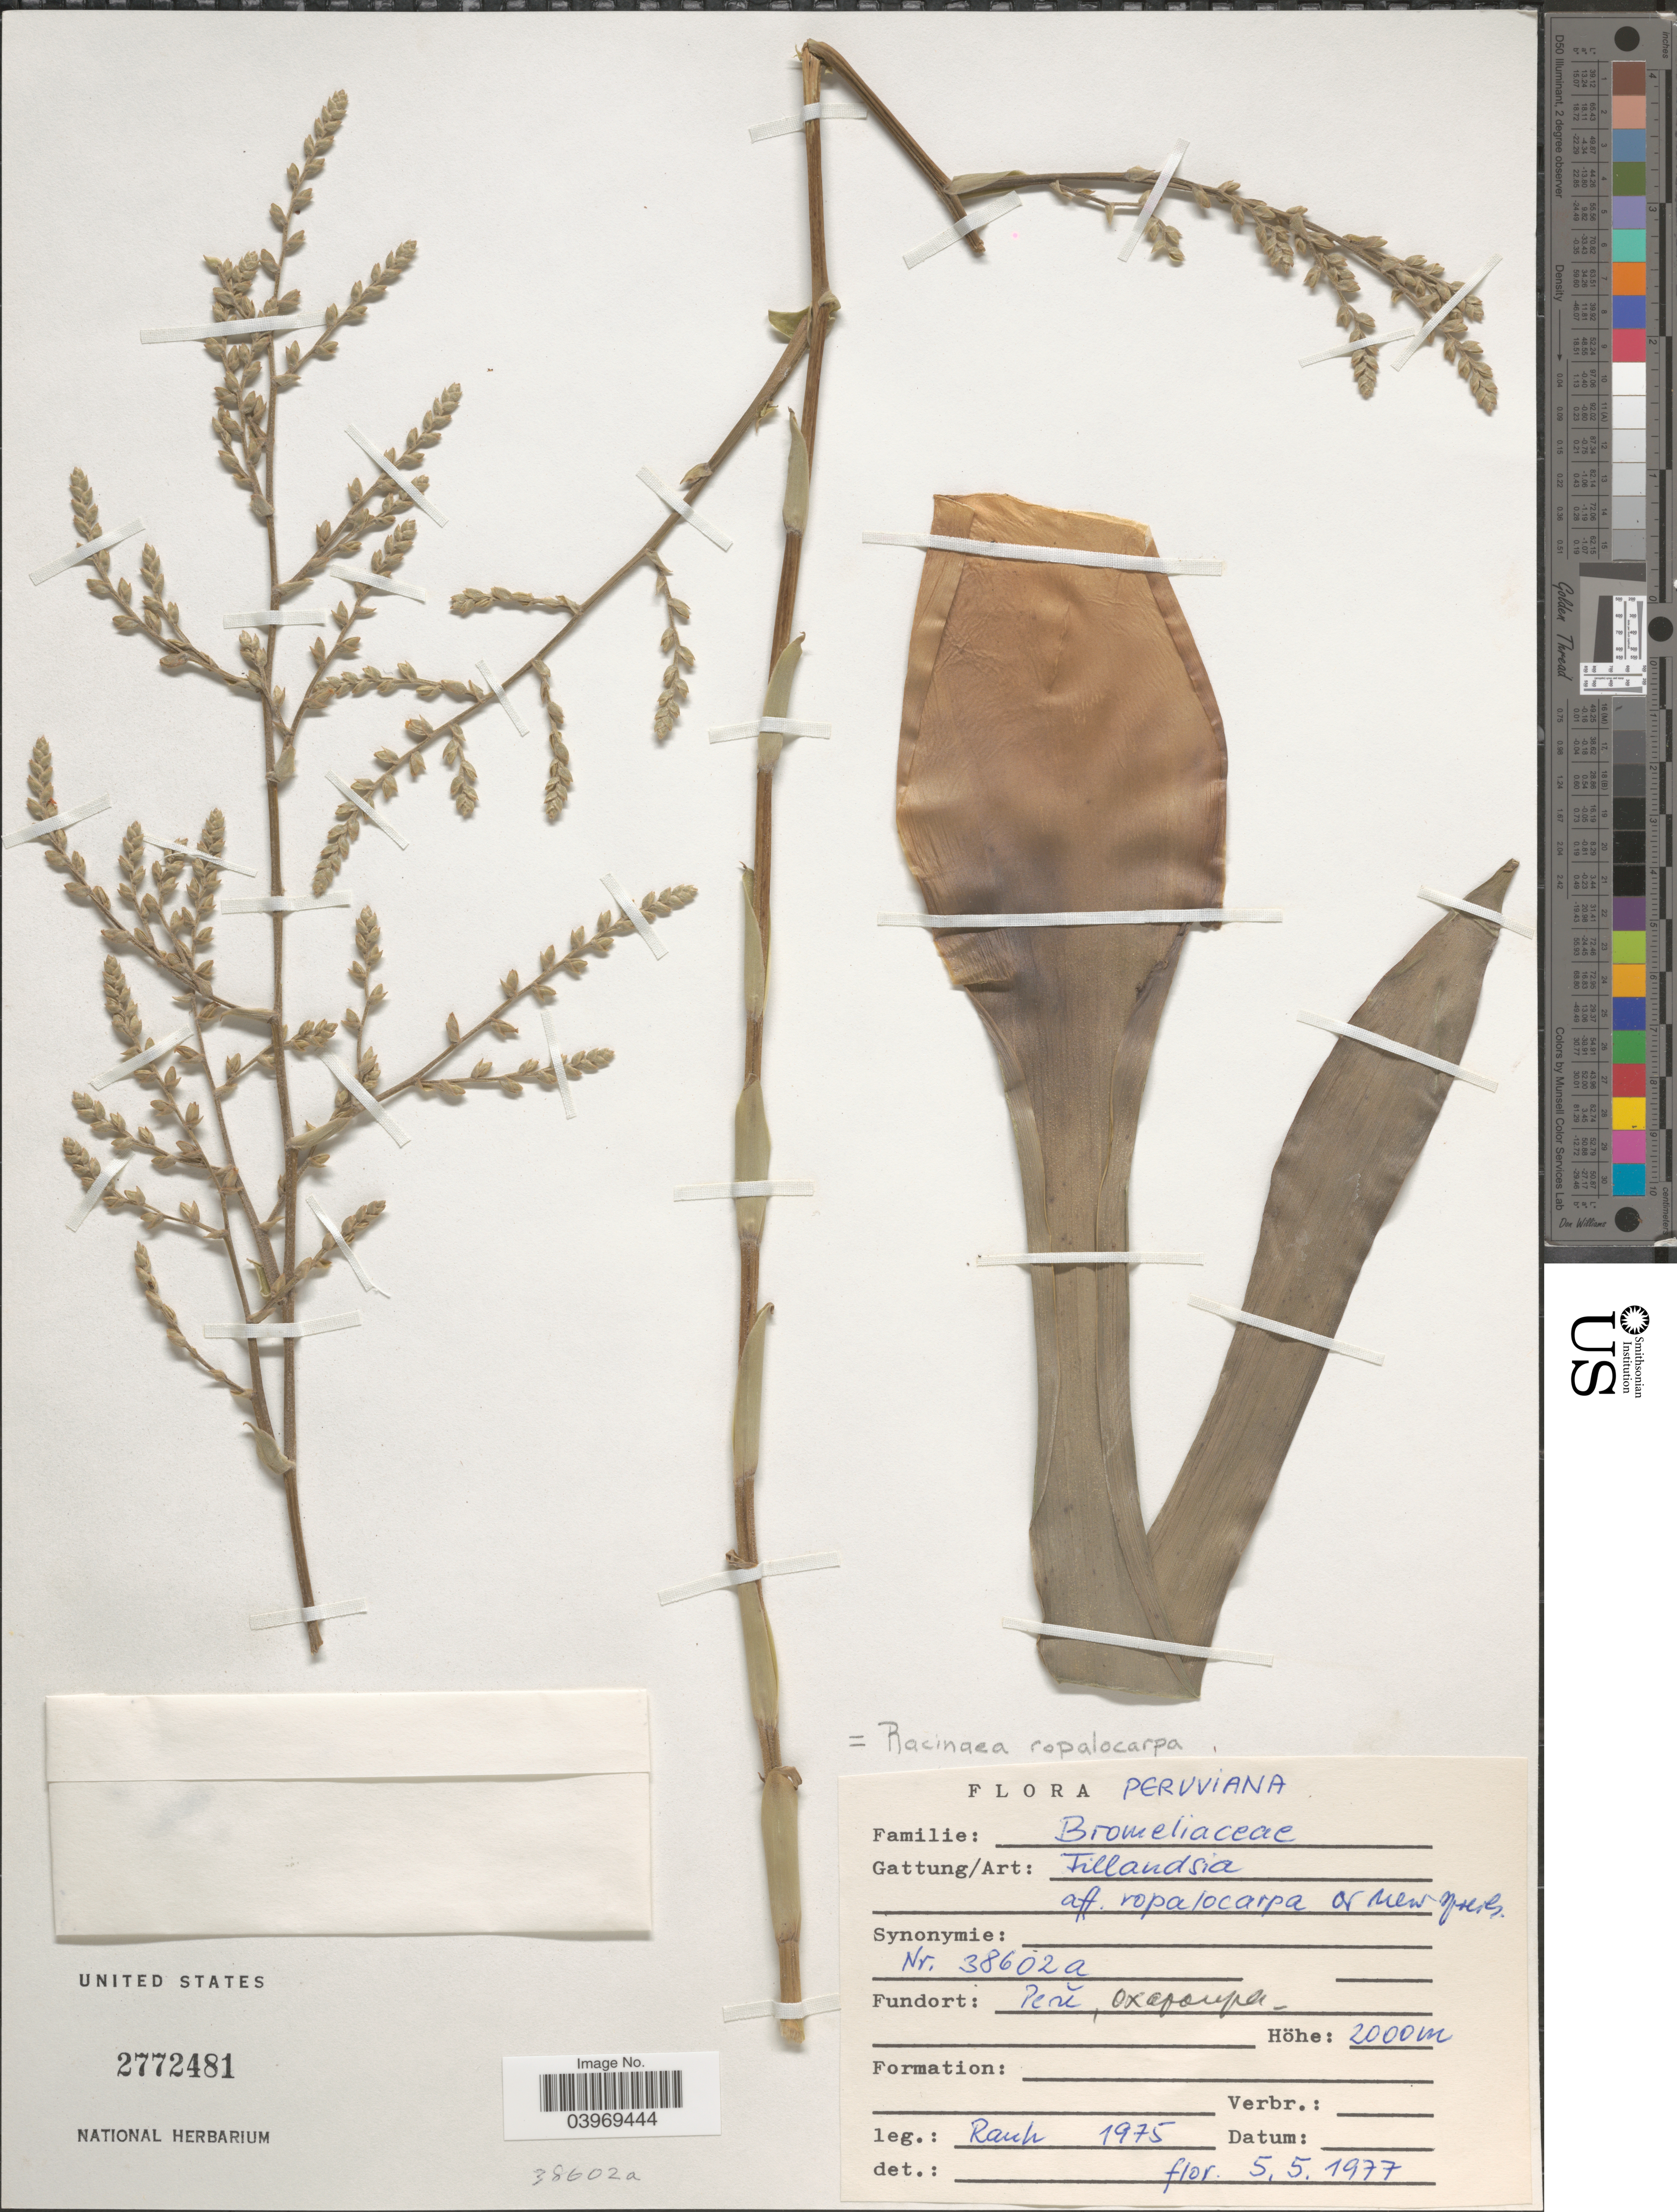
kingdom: Plantae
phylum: Tracheophyta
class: Liliopsida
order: Poales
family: Bromeliaceae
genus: Racinaea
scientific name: Racinaea ropalocarpa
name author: (André) M.A. Spencer & L.B. Sm.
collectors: -. Rauh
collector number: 38602a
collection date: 1975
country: Peru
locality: Penî, Oxapampa.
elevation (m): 2000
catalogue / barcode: US 2772481